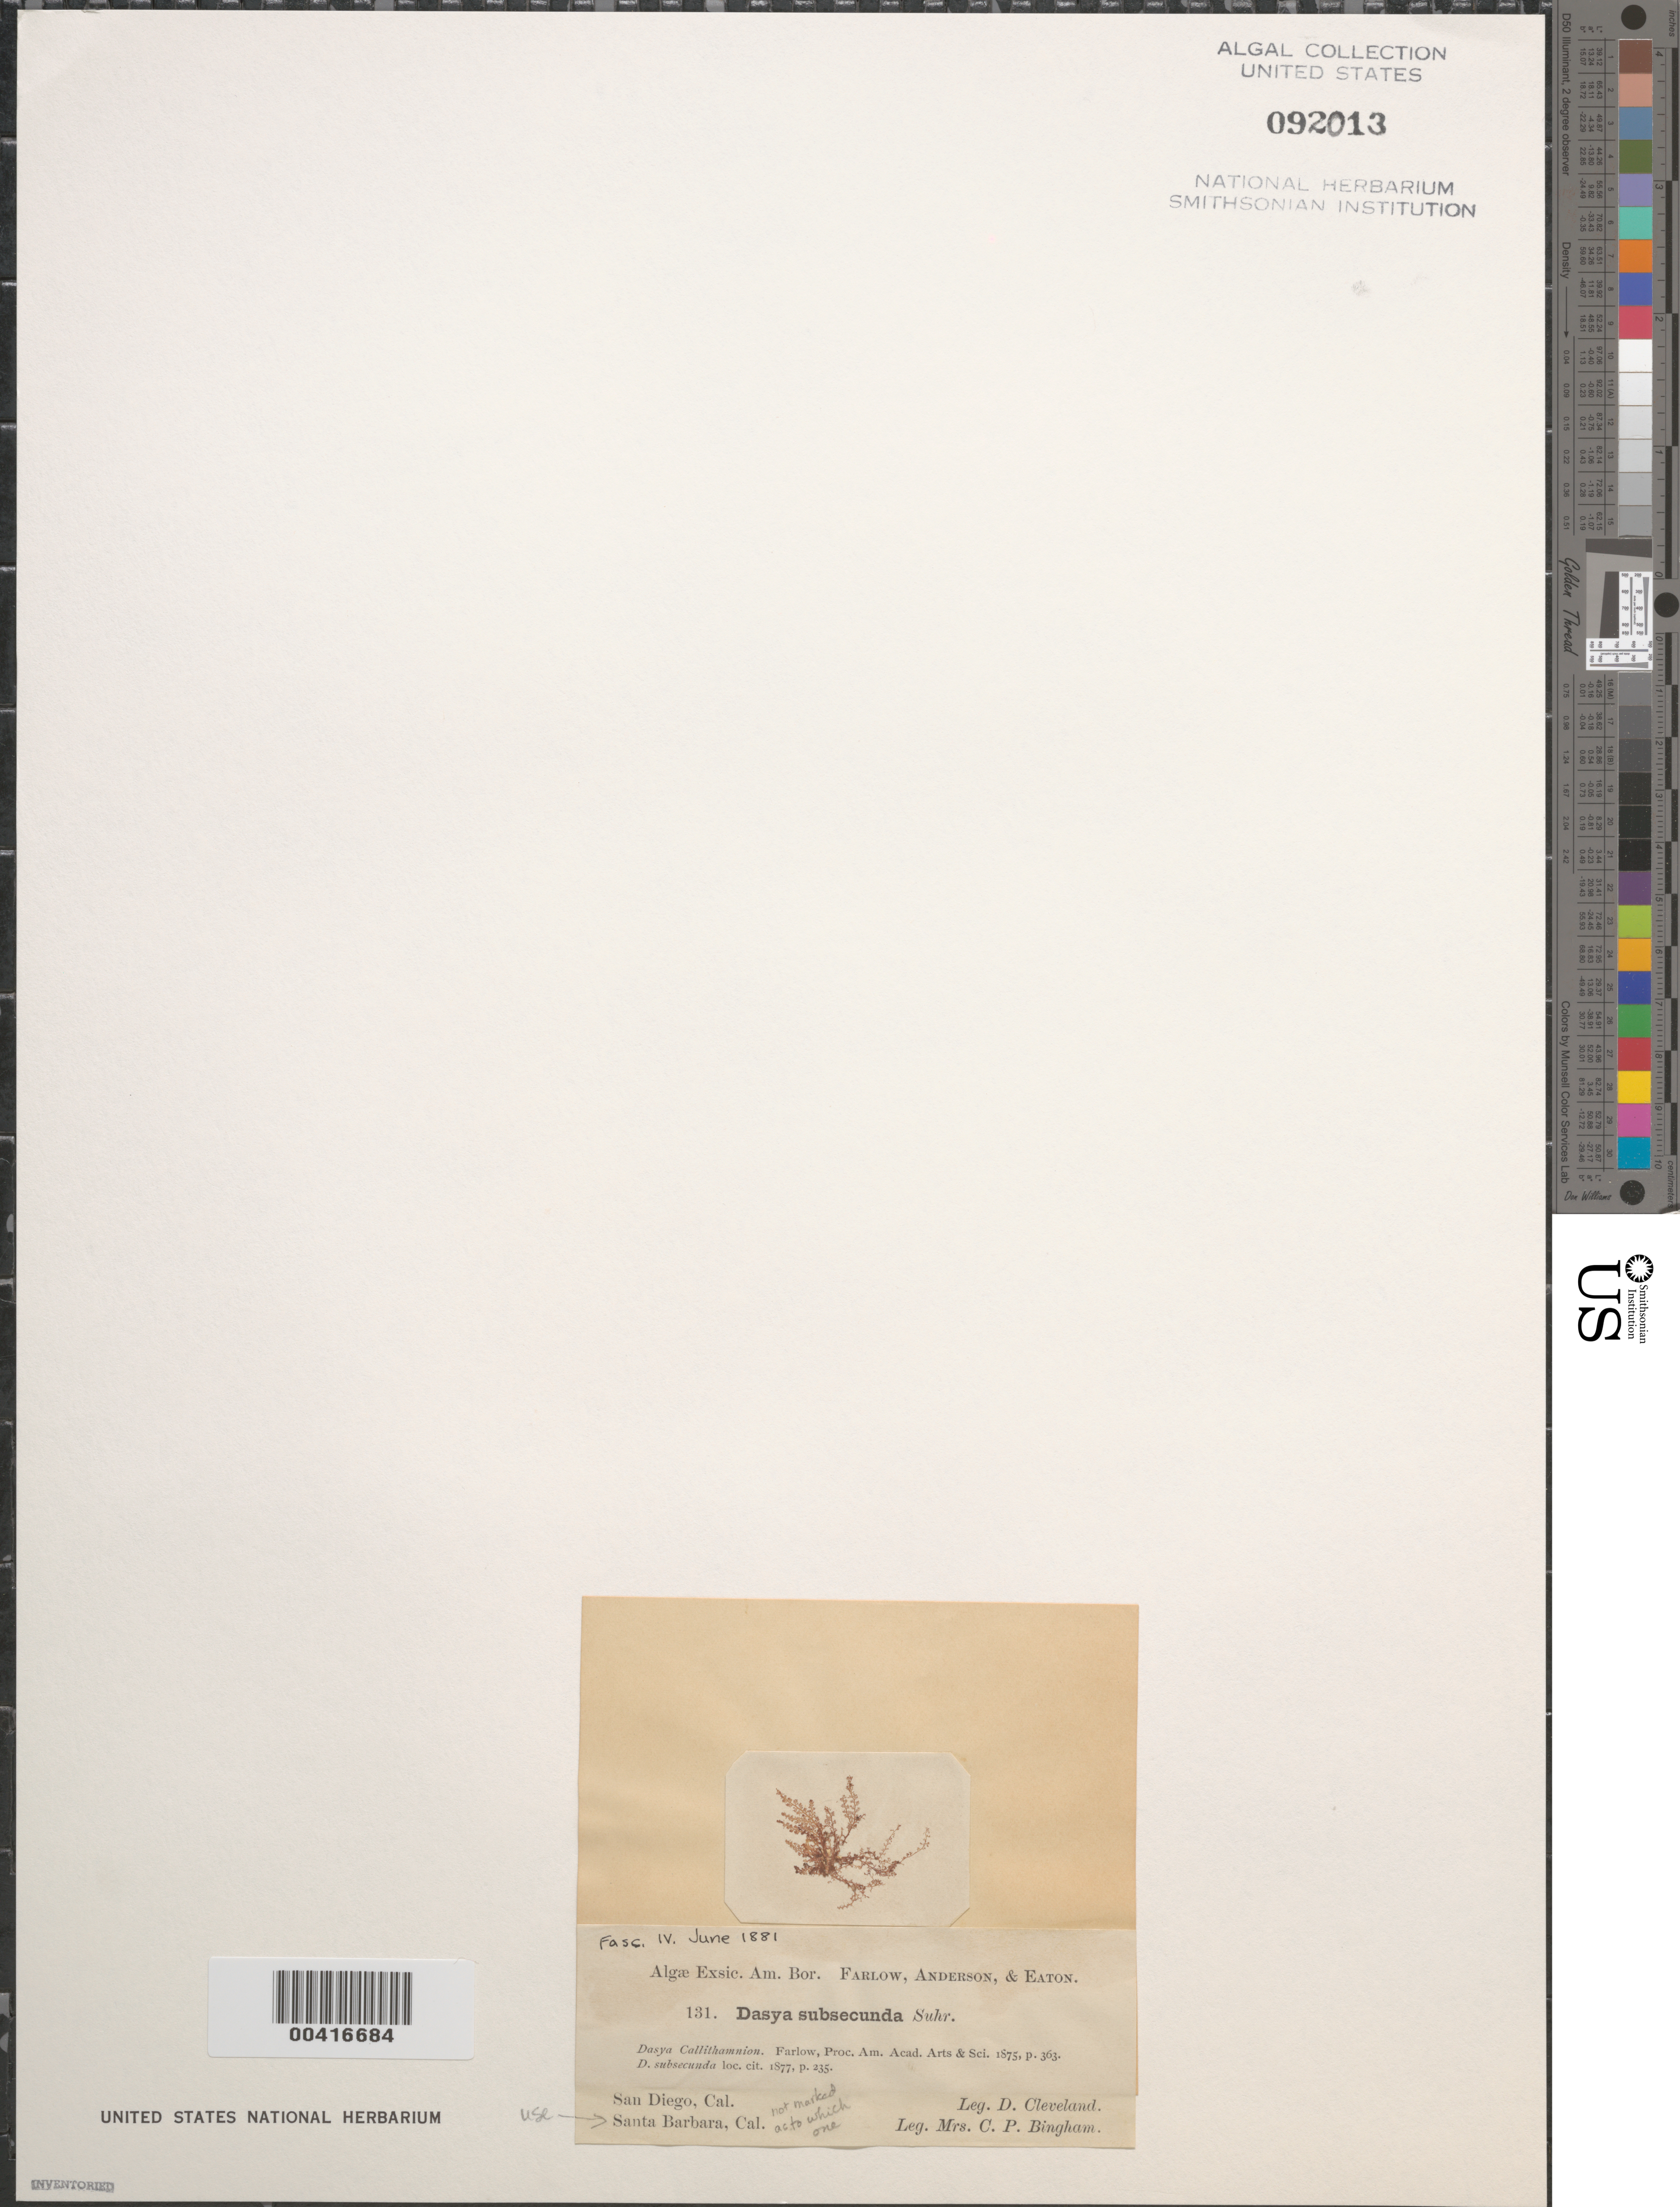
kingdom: Plantae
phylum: Rhodophyta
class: Florideophyceae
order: Ceramiales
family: Dasyaceae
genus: Dasya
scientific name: Dasya subsecunda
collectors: C. Bingham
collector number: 131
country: United States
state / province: California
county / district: Santa Barbara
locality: Santa Barbara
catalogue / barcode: US 92013